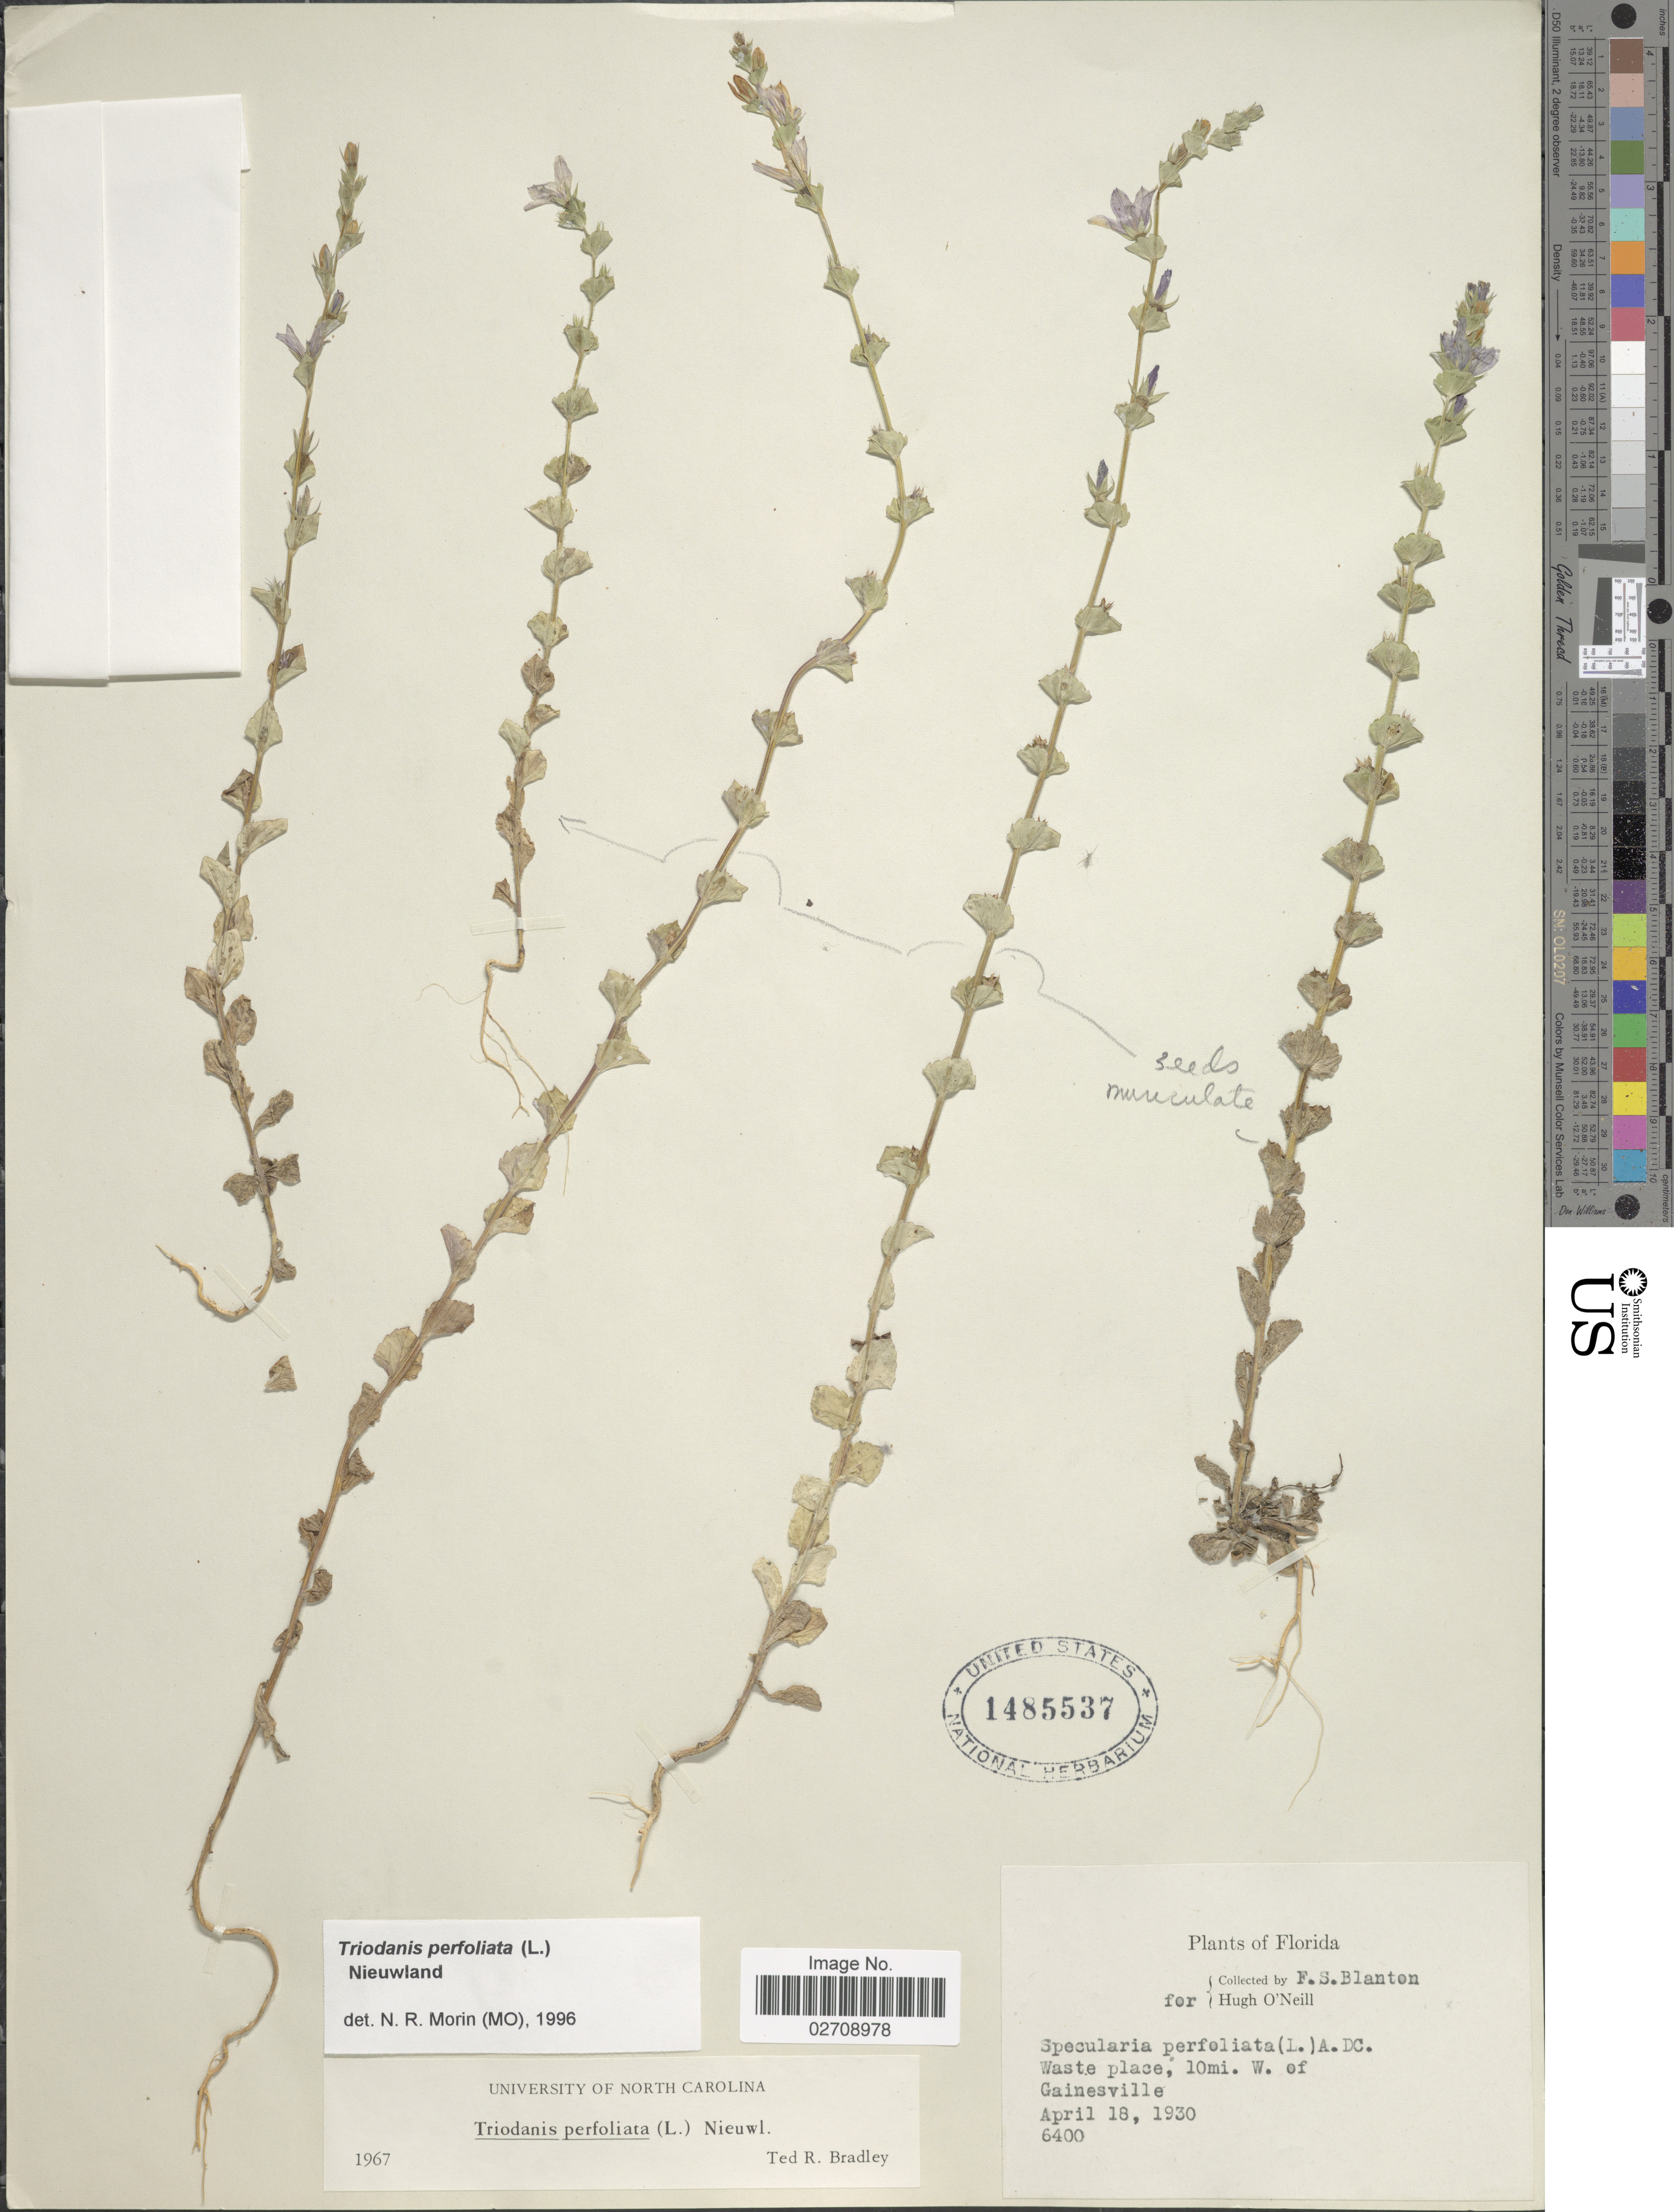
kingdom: Plantae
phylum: Tracheophyta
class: Magnoliopsida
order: Asterales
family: Campanulaceae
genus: Triodanis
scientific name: Triodanis perfoliata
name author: (L.) Nieuwl.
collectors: F. S. Blanton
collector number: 6400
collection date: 1930-04-18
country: United States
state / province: Florida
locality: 10mi. W of Gainesville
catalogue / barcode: US 1485537